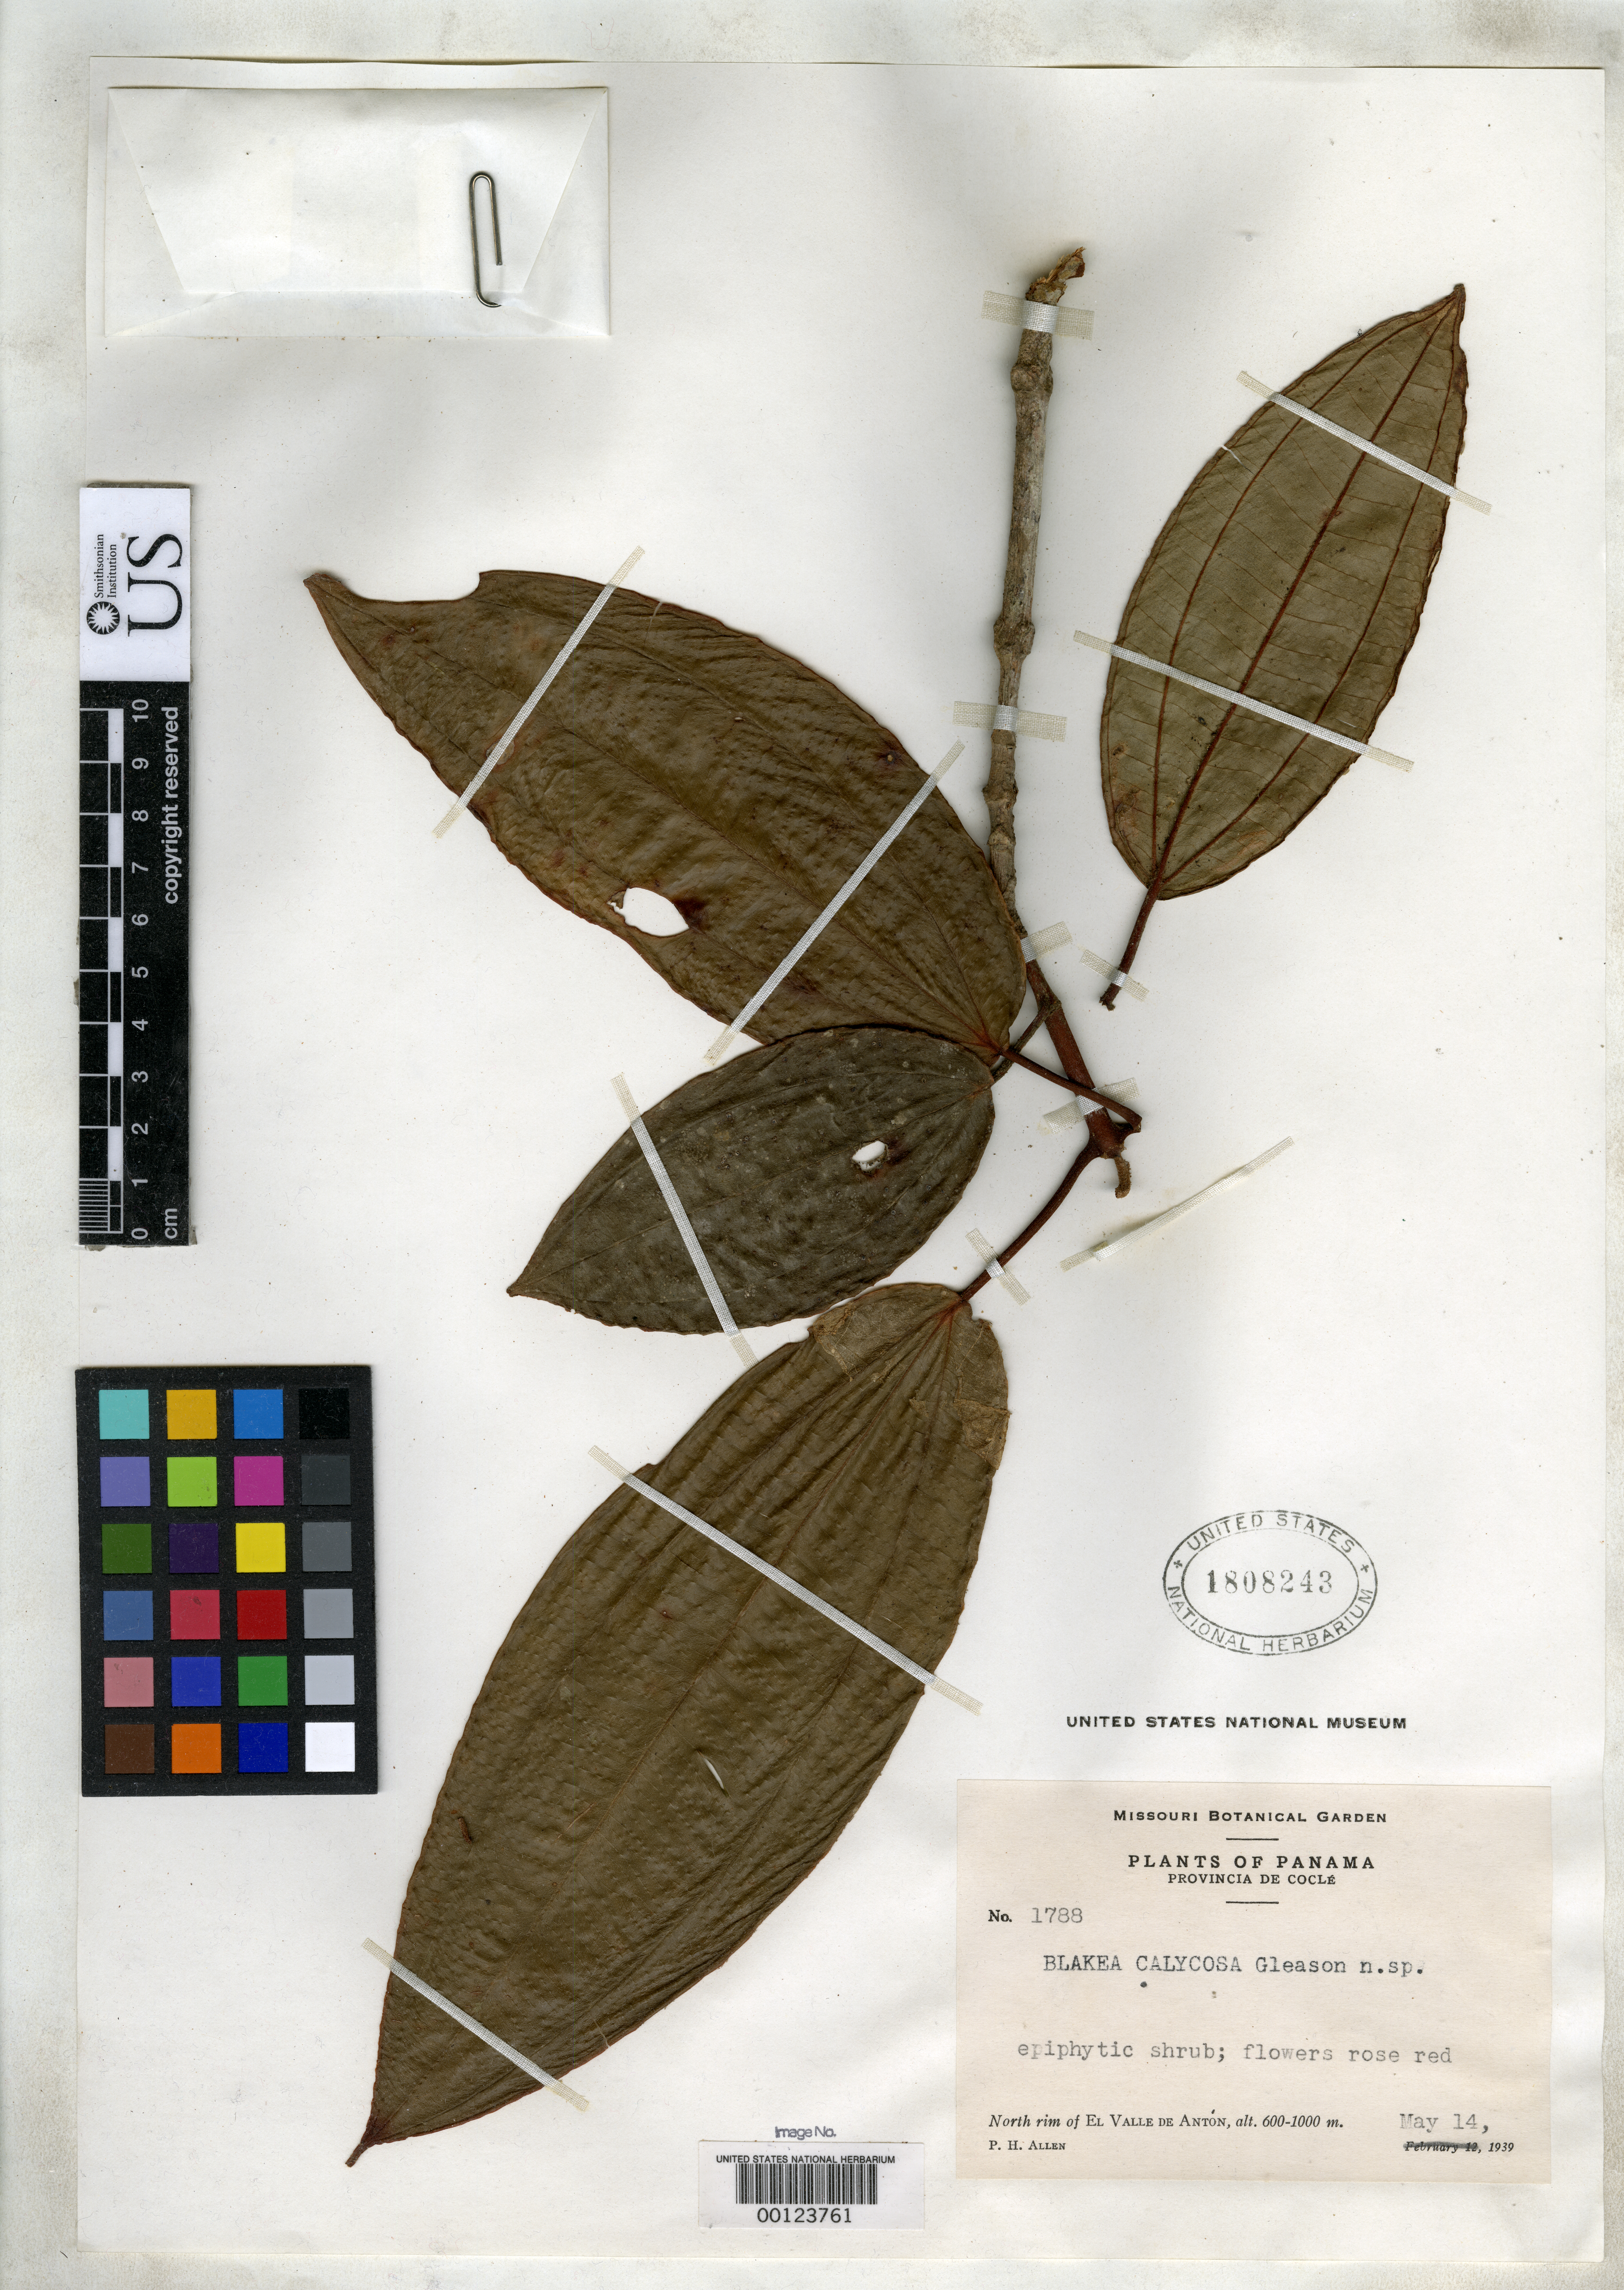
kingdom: Plantae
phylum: Tracheophyta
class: Magnoliopsida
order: Myrtales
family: Melastomataceae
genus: Blakea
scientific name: Blakea calycosa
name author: Gleason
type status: Isotype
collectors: P. H. Allen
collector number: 1788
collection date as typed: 14 May 1939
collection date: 1939-05-14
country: Panama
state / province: Coclé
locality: N rim El Valle De Anton.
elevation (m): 600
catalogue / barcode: US 1808243